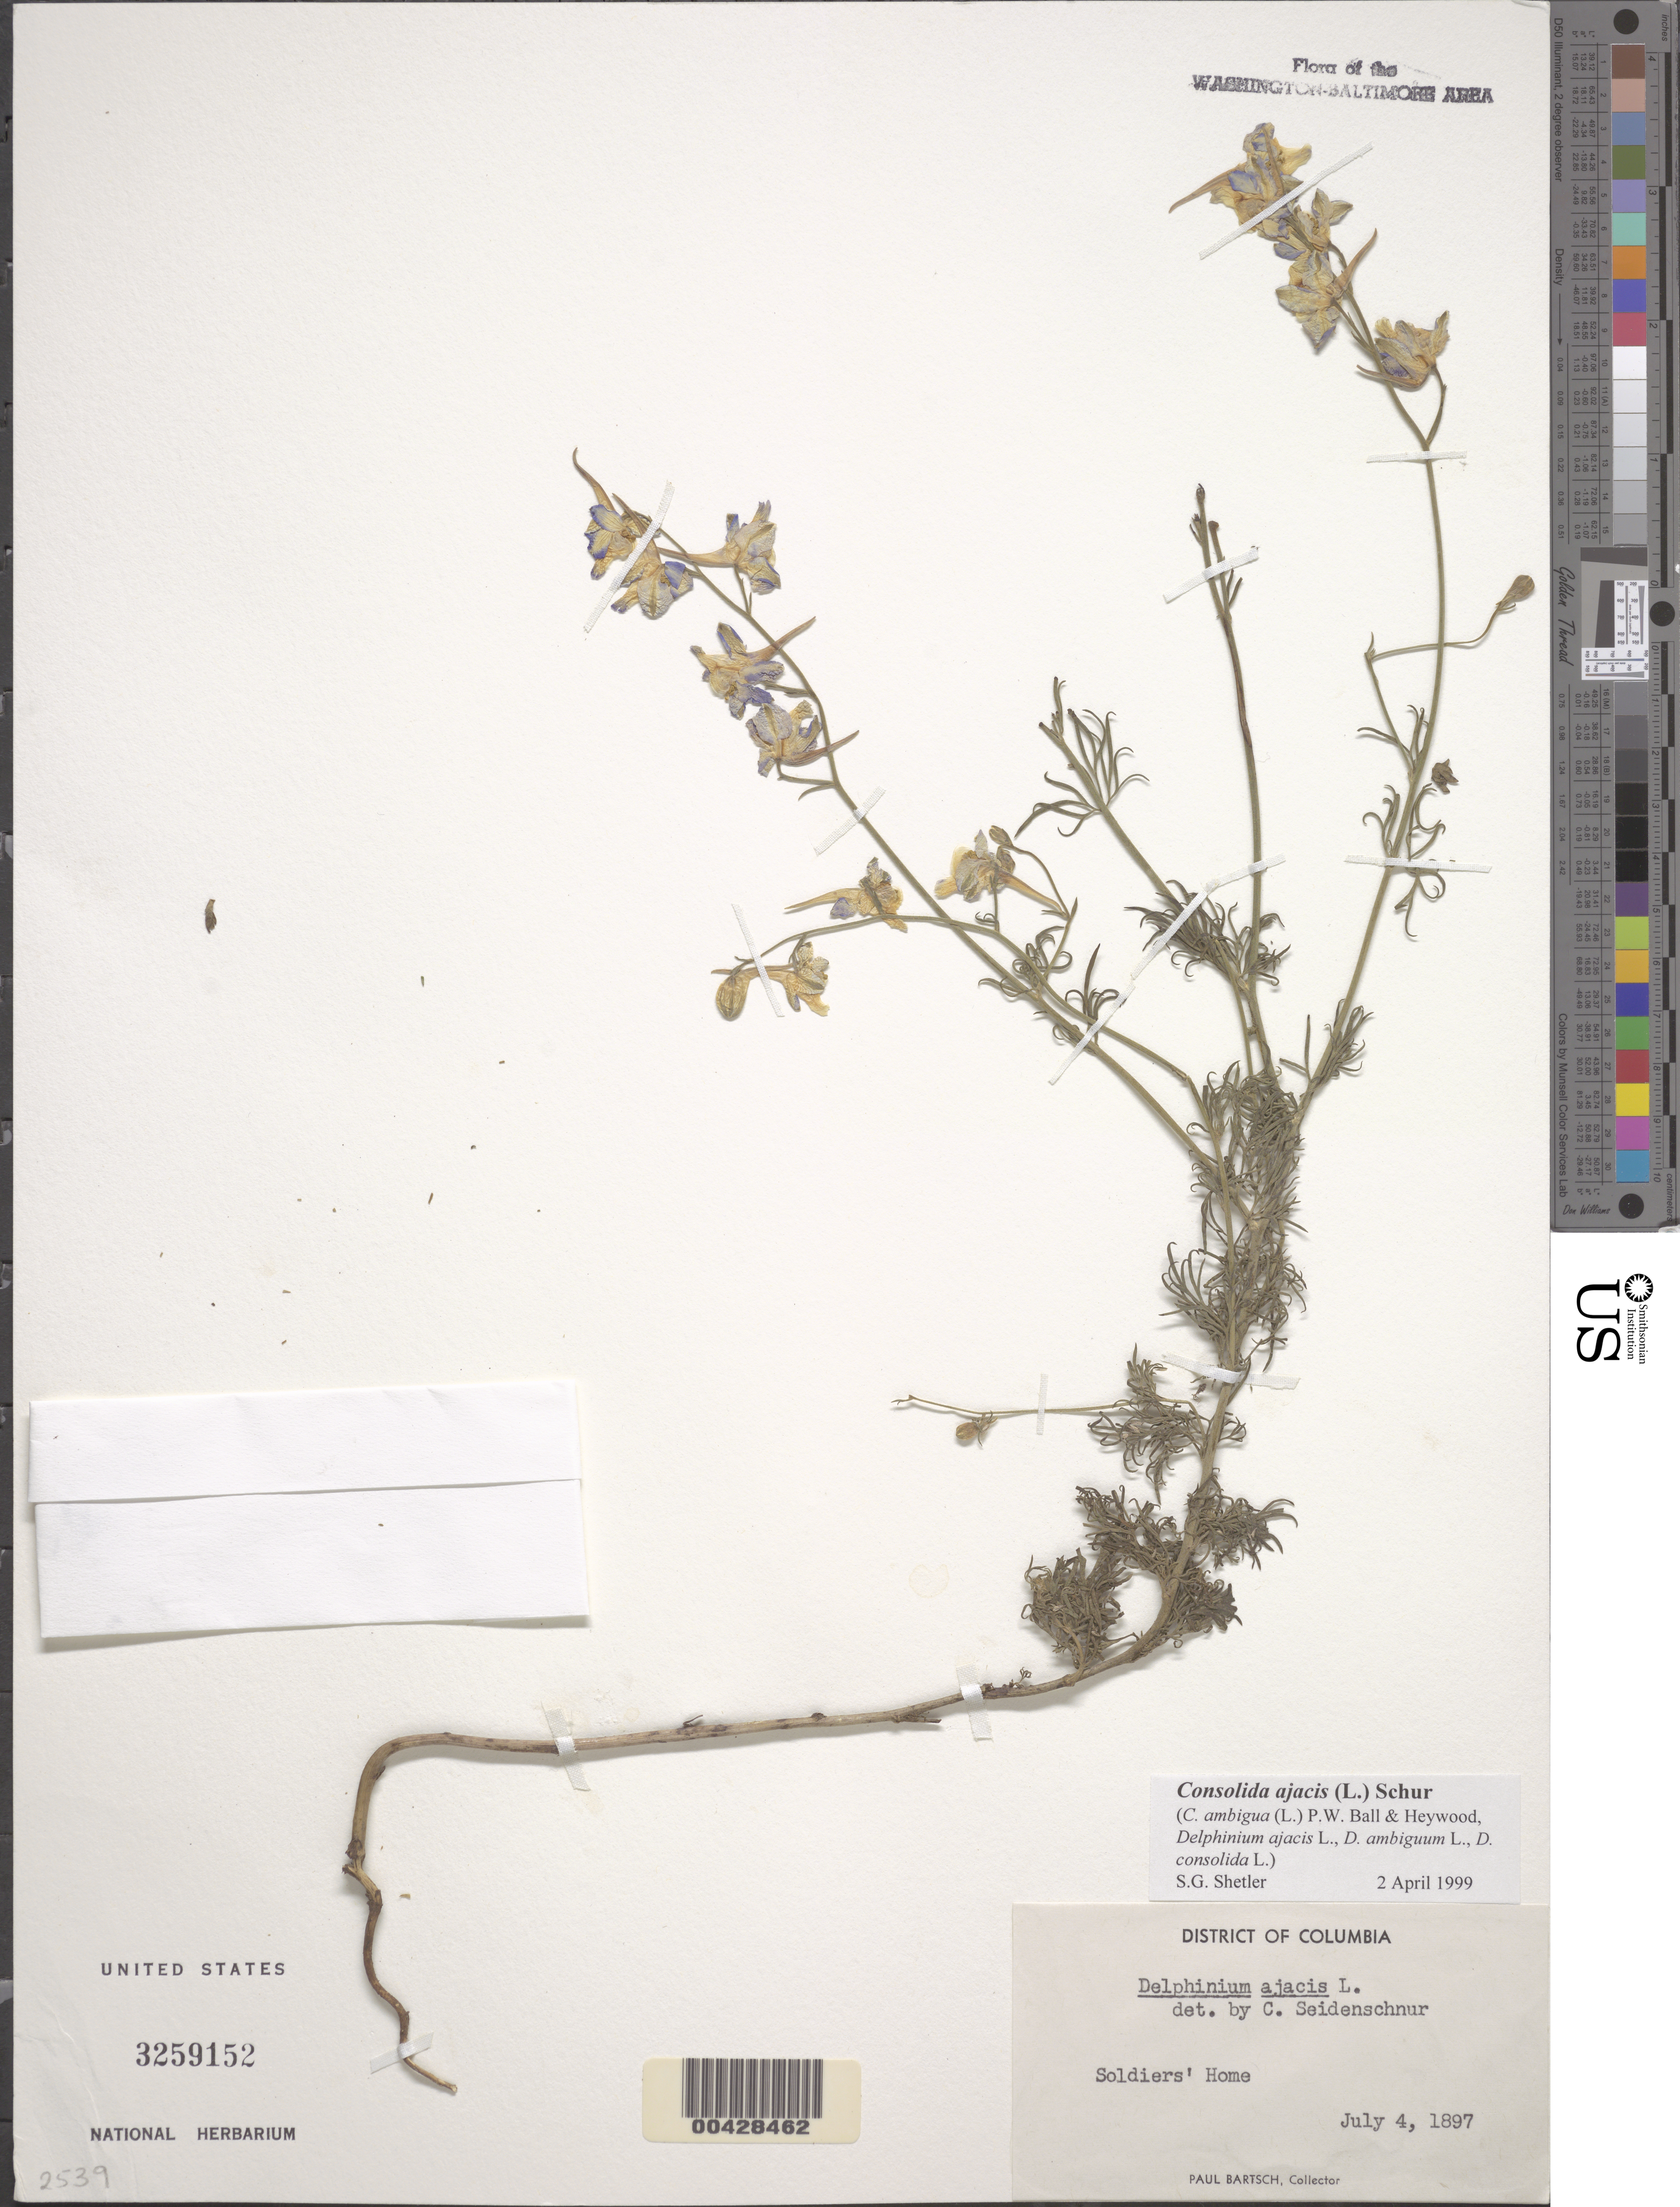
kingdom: Plantae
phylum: Tracheophyta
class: Magnoliopsida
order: Ranunculales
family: Ranunculaceae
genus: Delphinium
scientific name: Delphinium ajacis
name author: L.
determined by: Strong, M. T., (US), Smithsonian Institution - National Museum of Natural History (UNITED STATES)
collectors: P. Bartsch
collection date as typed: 04 Jul 1897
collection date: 1897-07-04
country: United States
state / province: District of Columbia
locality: Soldiers' Home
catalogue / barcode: US 3259152